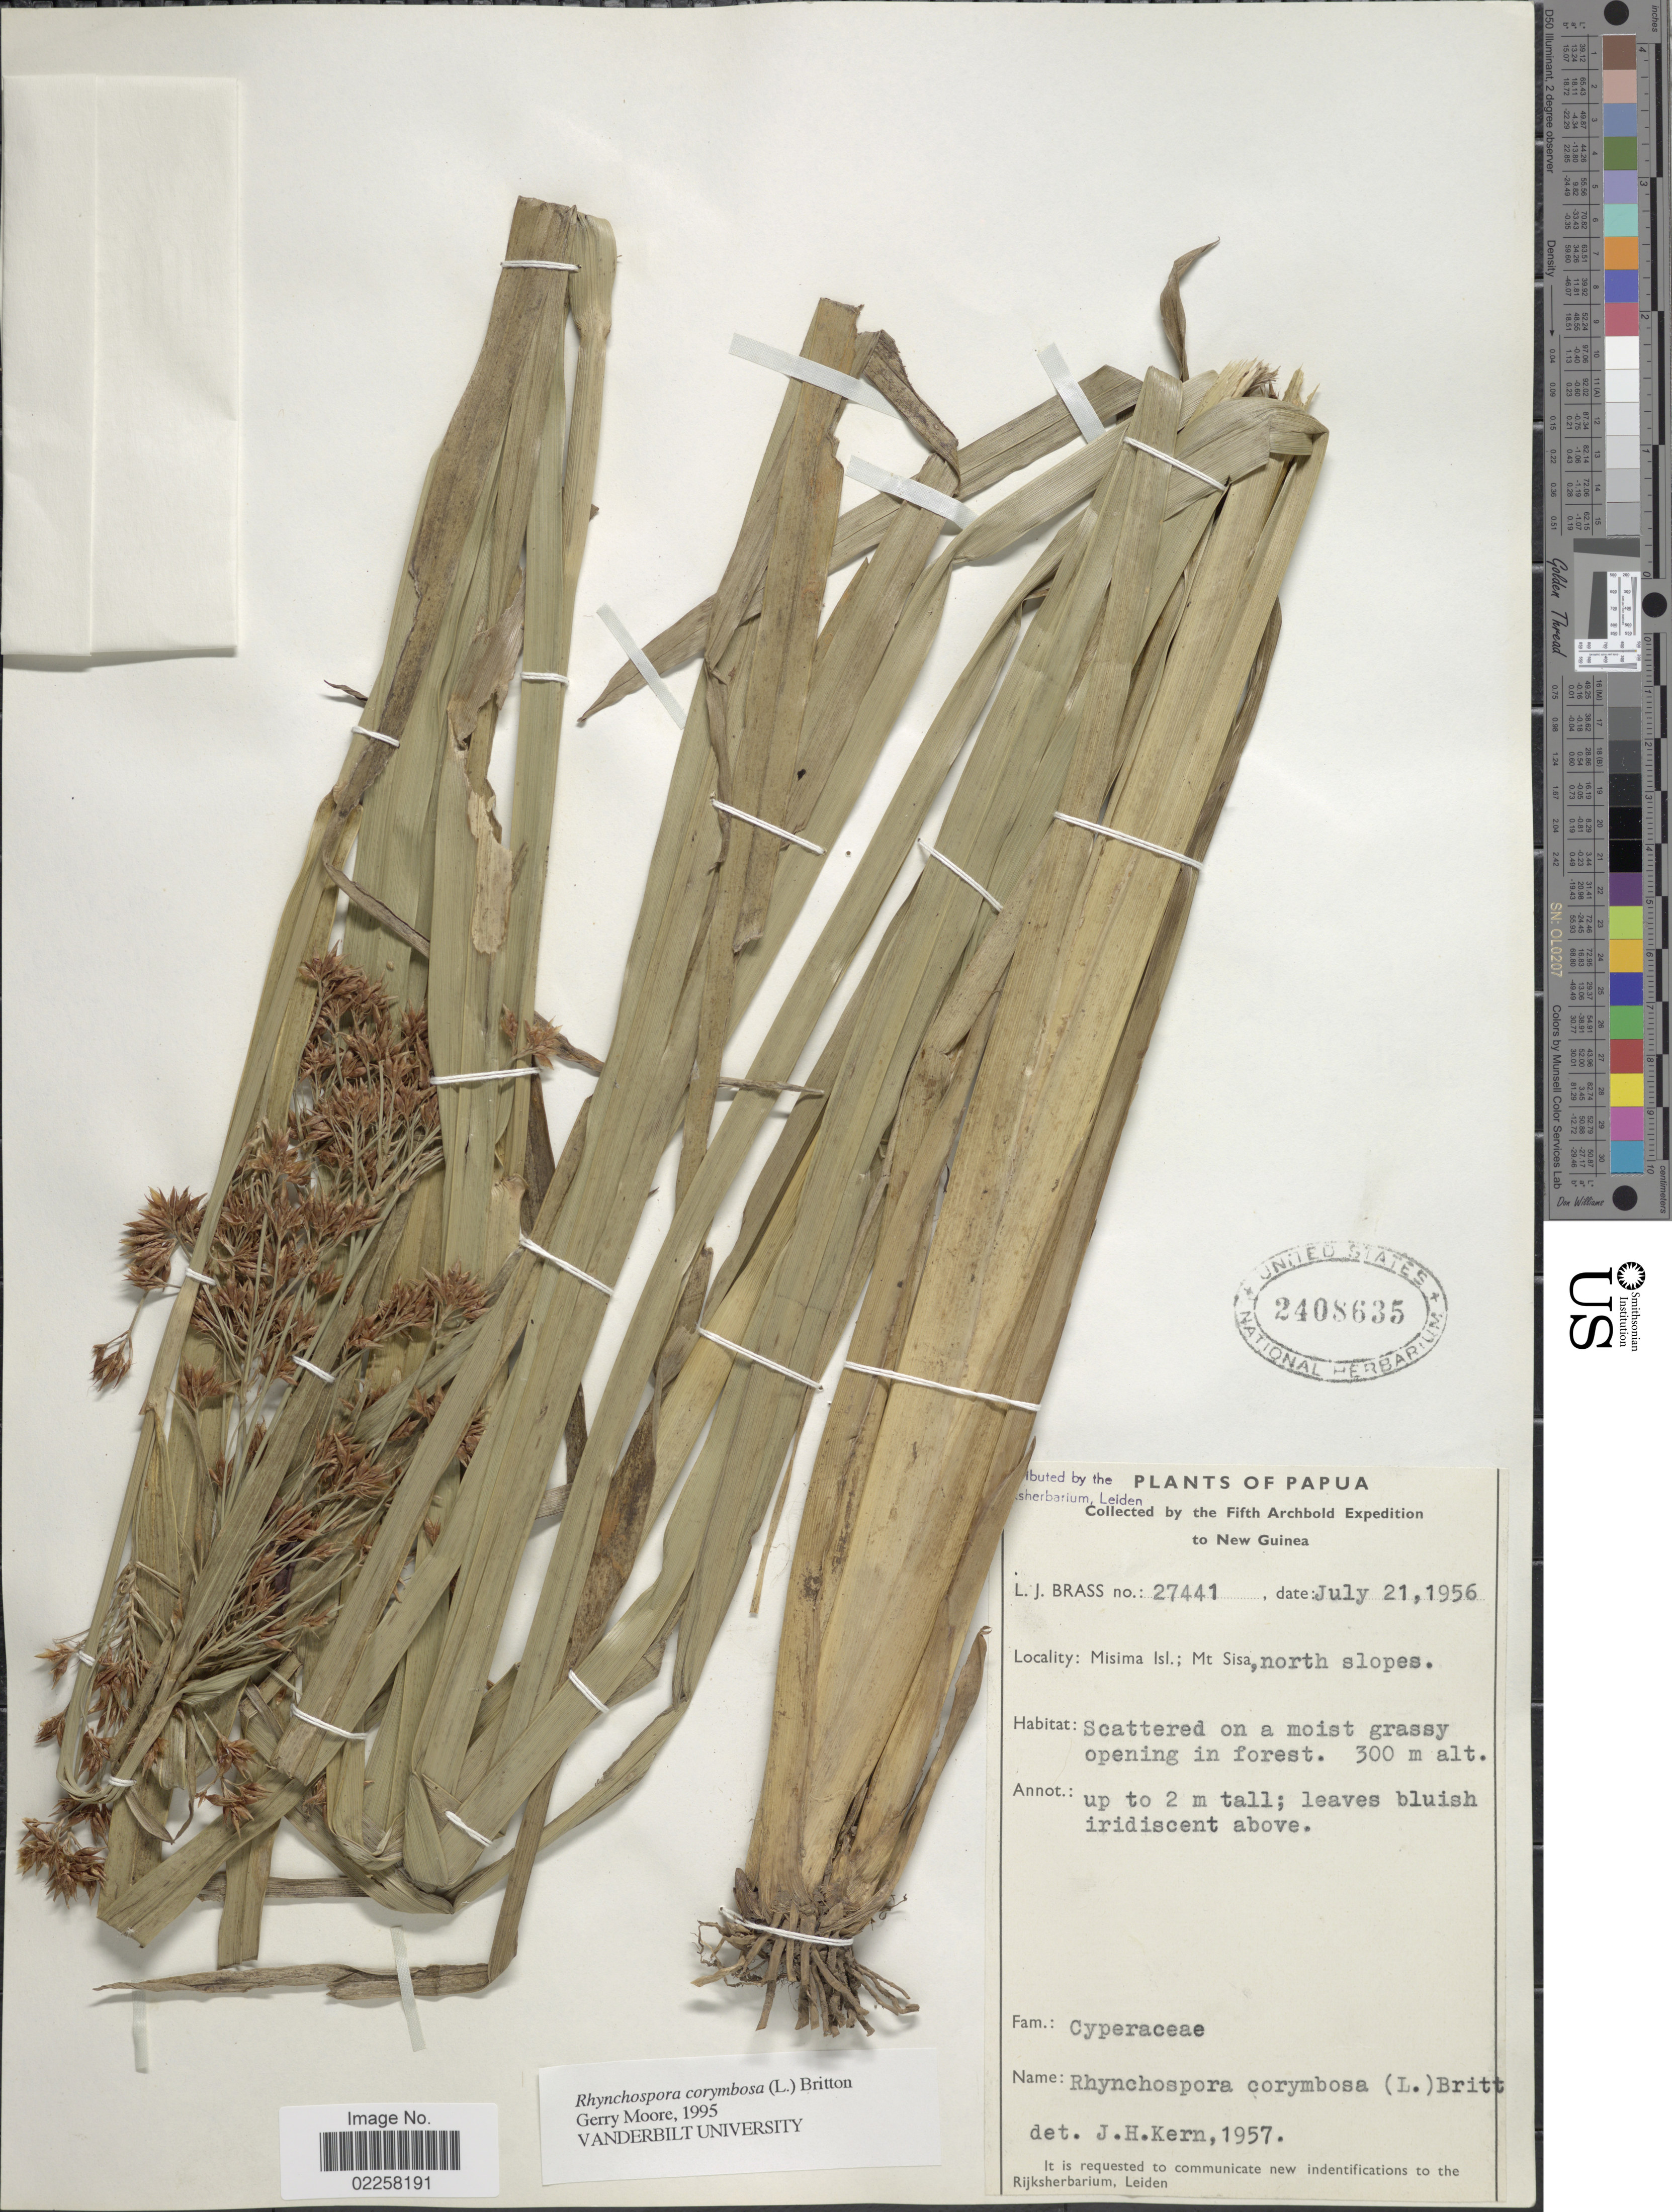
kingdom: Plantae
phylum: Tracheophyta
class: Liliopsida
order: Poales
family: Cyperaceae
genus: Rhynchospora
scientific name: Rhynchospora corymbosa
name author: (L.) Britton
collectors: L. J. Brass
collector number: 27441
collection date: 1956-07-21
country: Papua New Guinea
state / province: Milne Bay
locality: Misima Isl.; Mt Sisa, north slopes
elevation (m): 300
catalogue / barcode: US 2408635